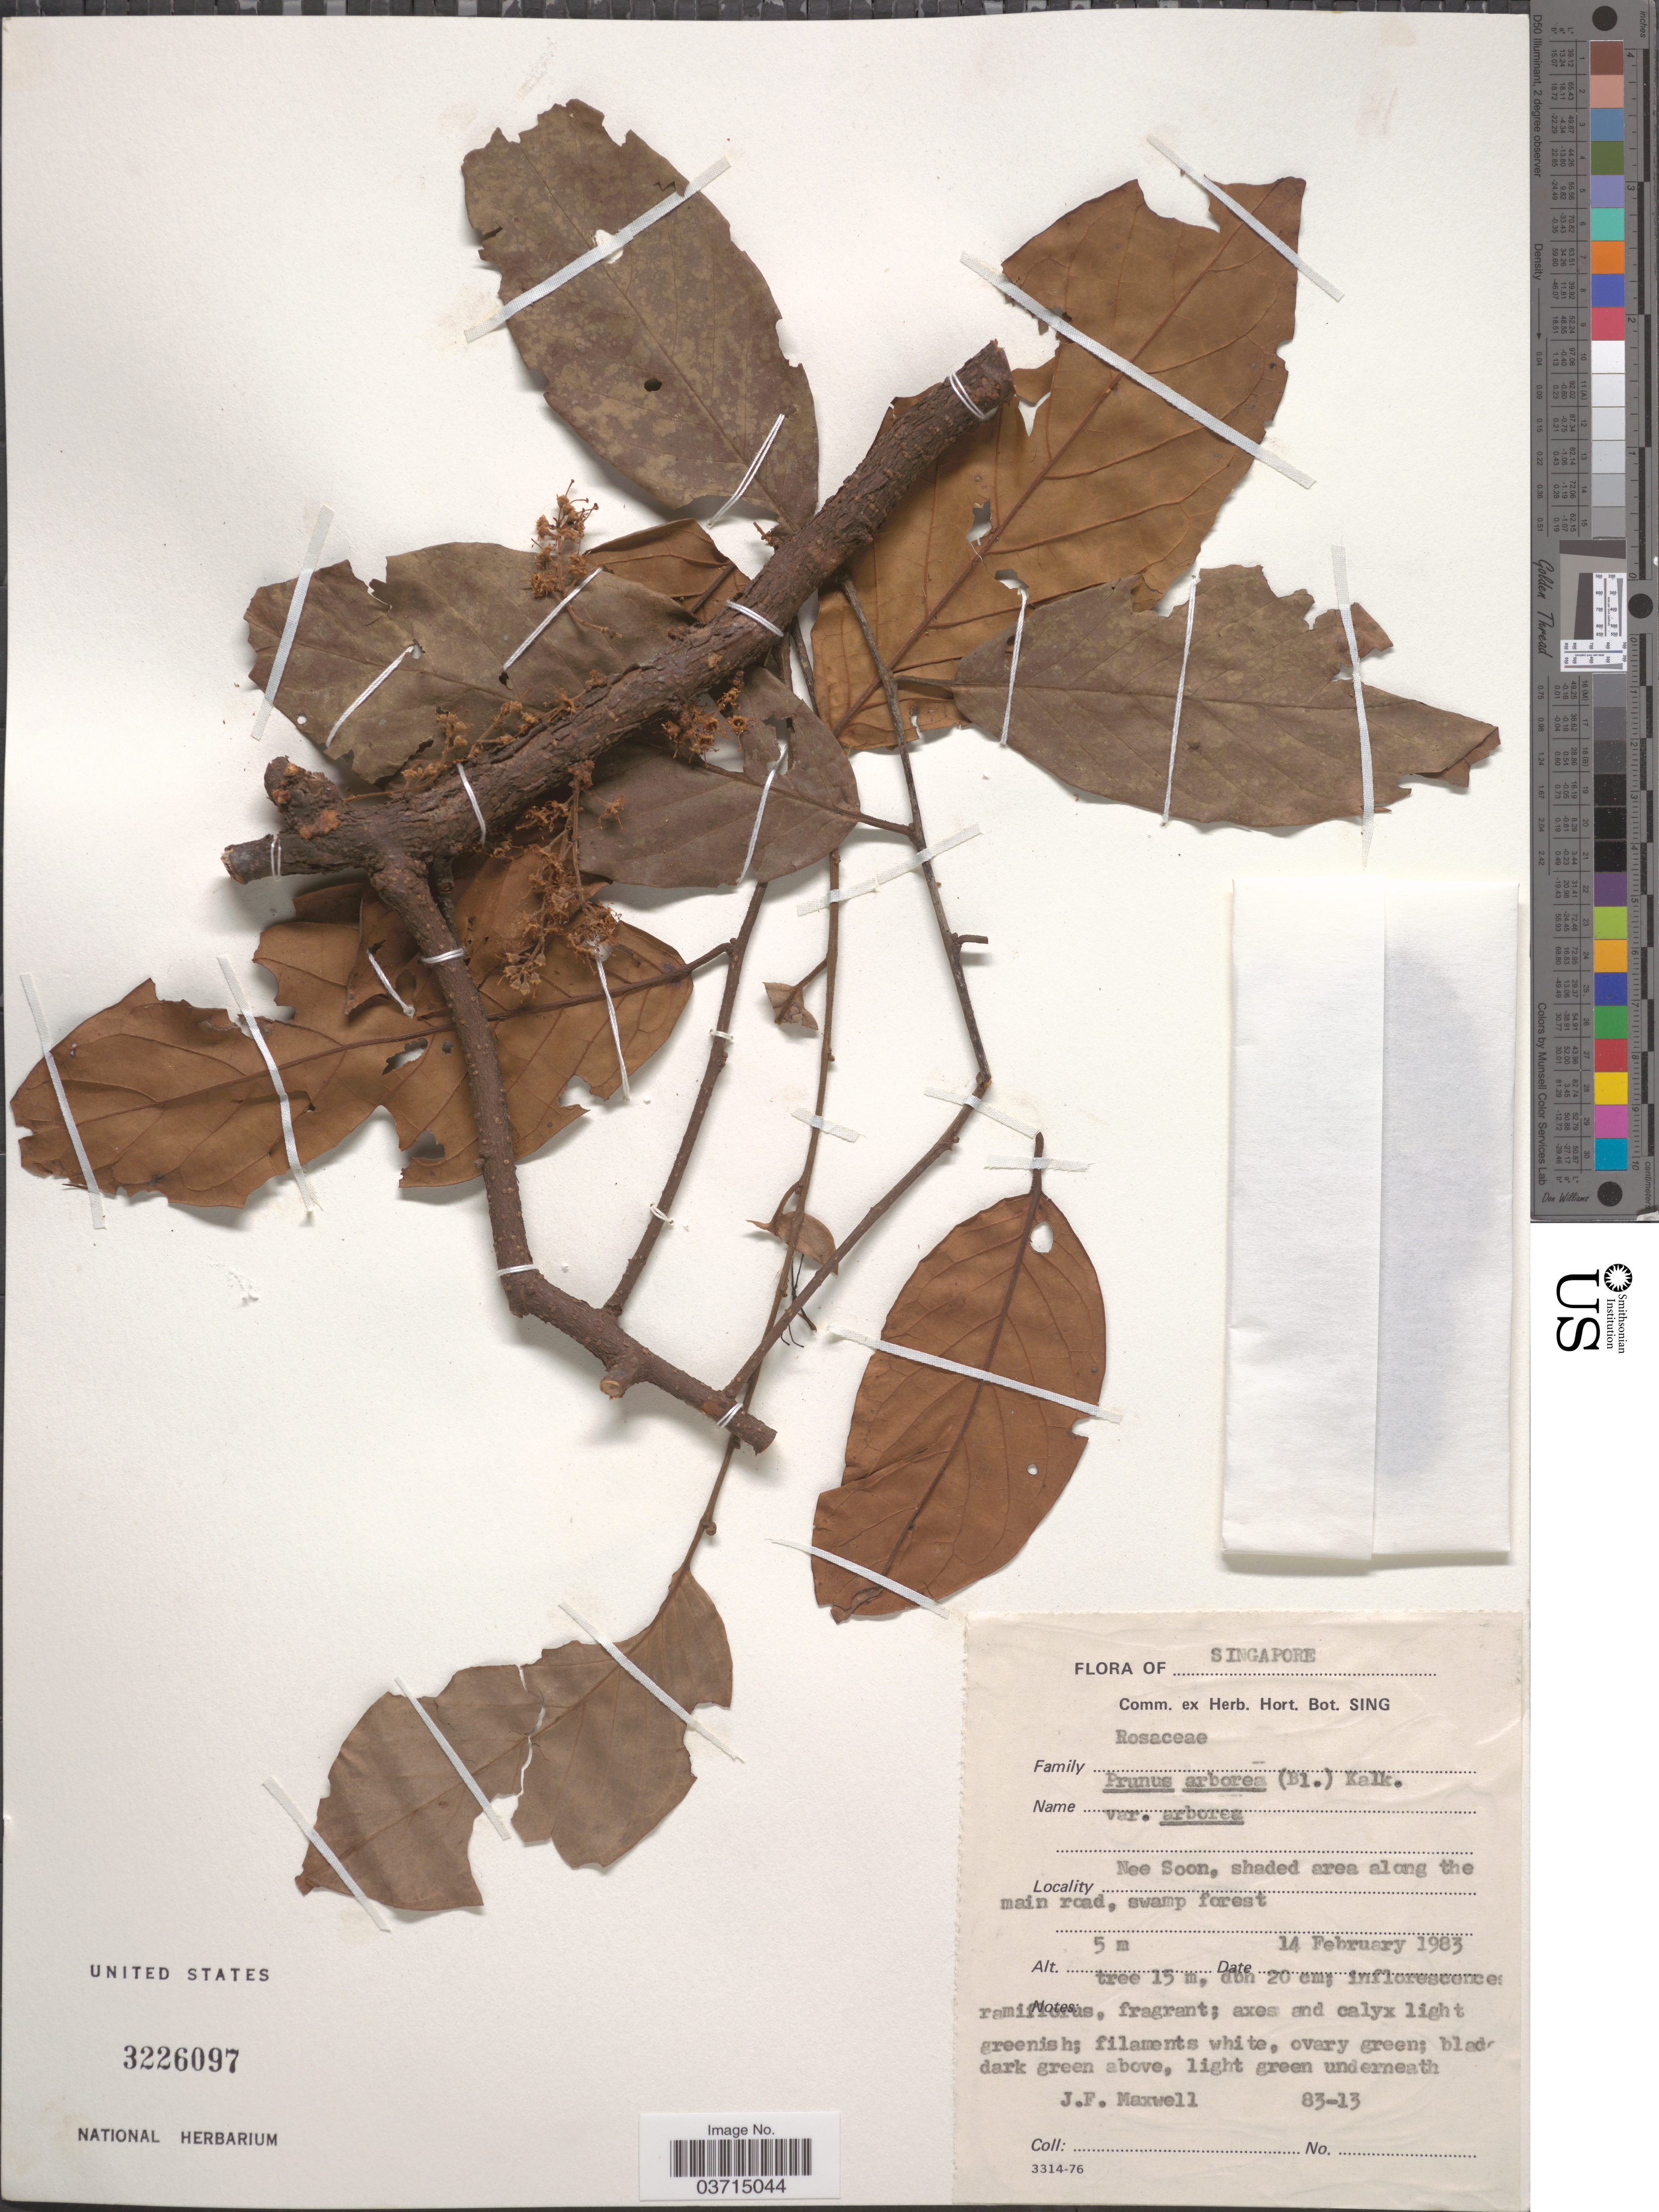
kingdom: Plantae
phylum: Tracheophyta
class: Magnoliopsida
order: Rosales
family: Rosaceae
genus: Pygeum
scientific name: Pygeum arboreum var. arboreum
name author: Endl. ex Kurz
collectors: J. Maxwell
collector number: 83-13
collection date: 1983-02-14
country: Singapore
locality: Nee Soon, shaded area along the main road.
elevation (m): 5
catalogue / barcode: US 3226097